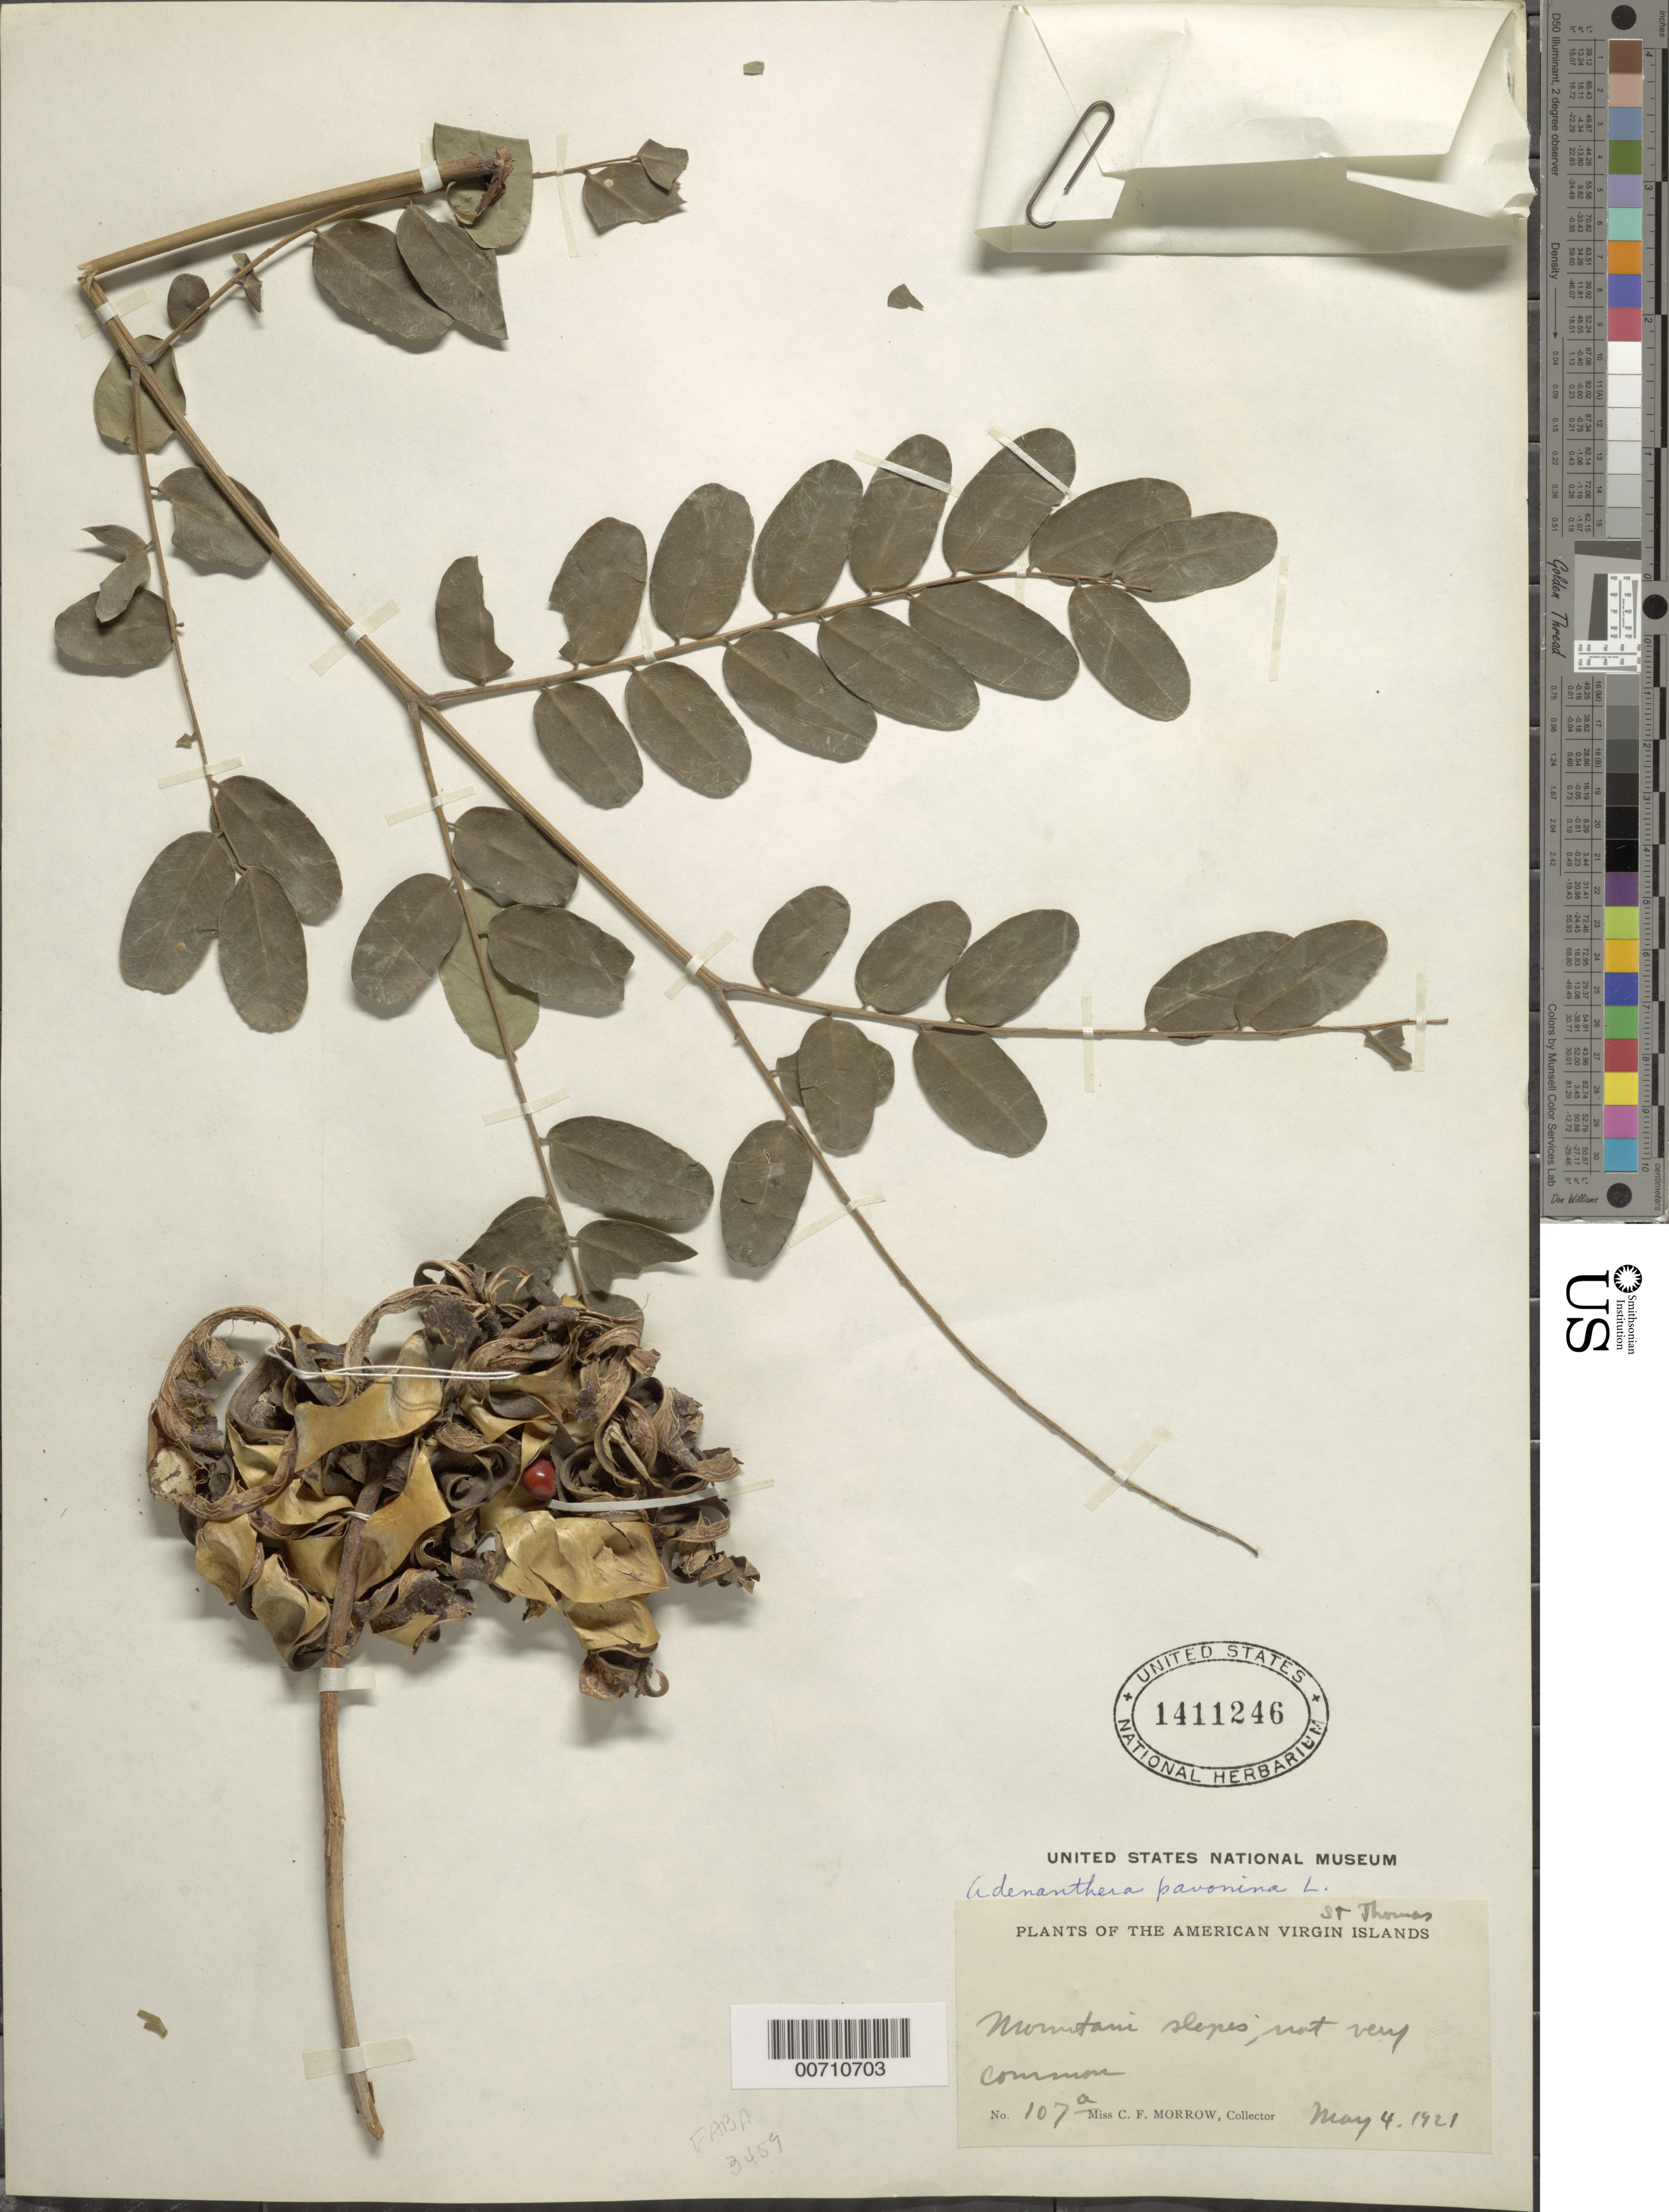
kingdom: Plantae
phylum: Tracheophyta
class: Magnoliopsida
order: Fabales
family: Fabaceae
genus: Adenanthera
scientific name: Adenanthera pavonina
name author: L.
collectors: C. Morrow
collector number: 107 a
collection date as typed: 04 May 1921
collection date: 1921-05-04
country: U.S. Virgin Islands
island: St. Thomas Island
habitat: Mountain slopes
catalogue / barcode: US 1411246